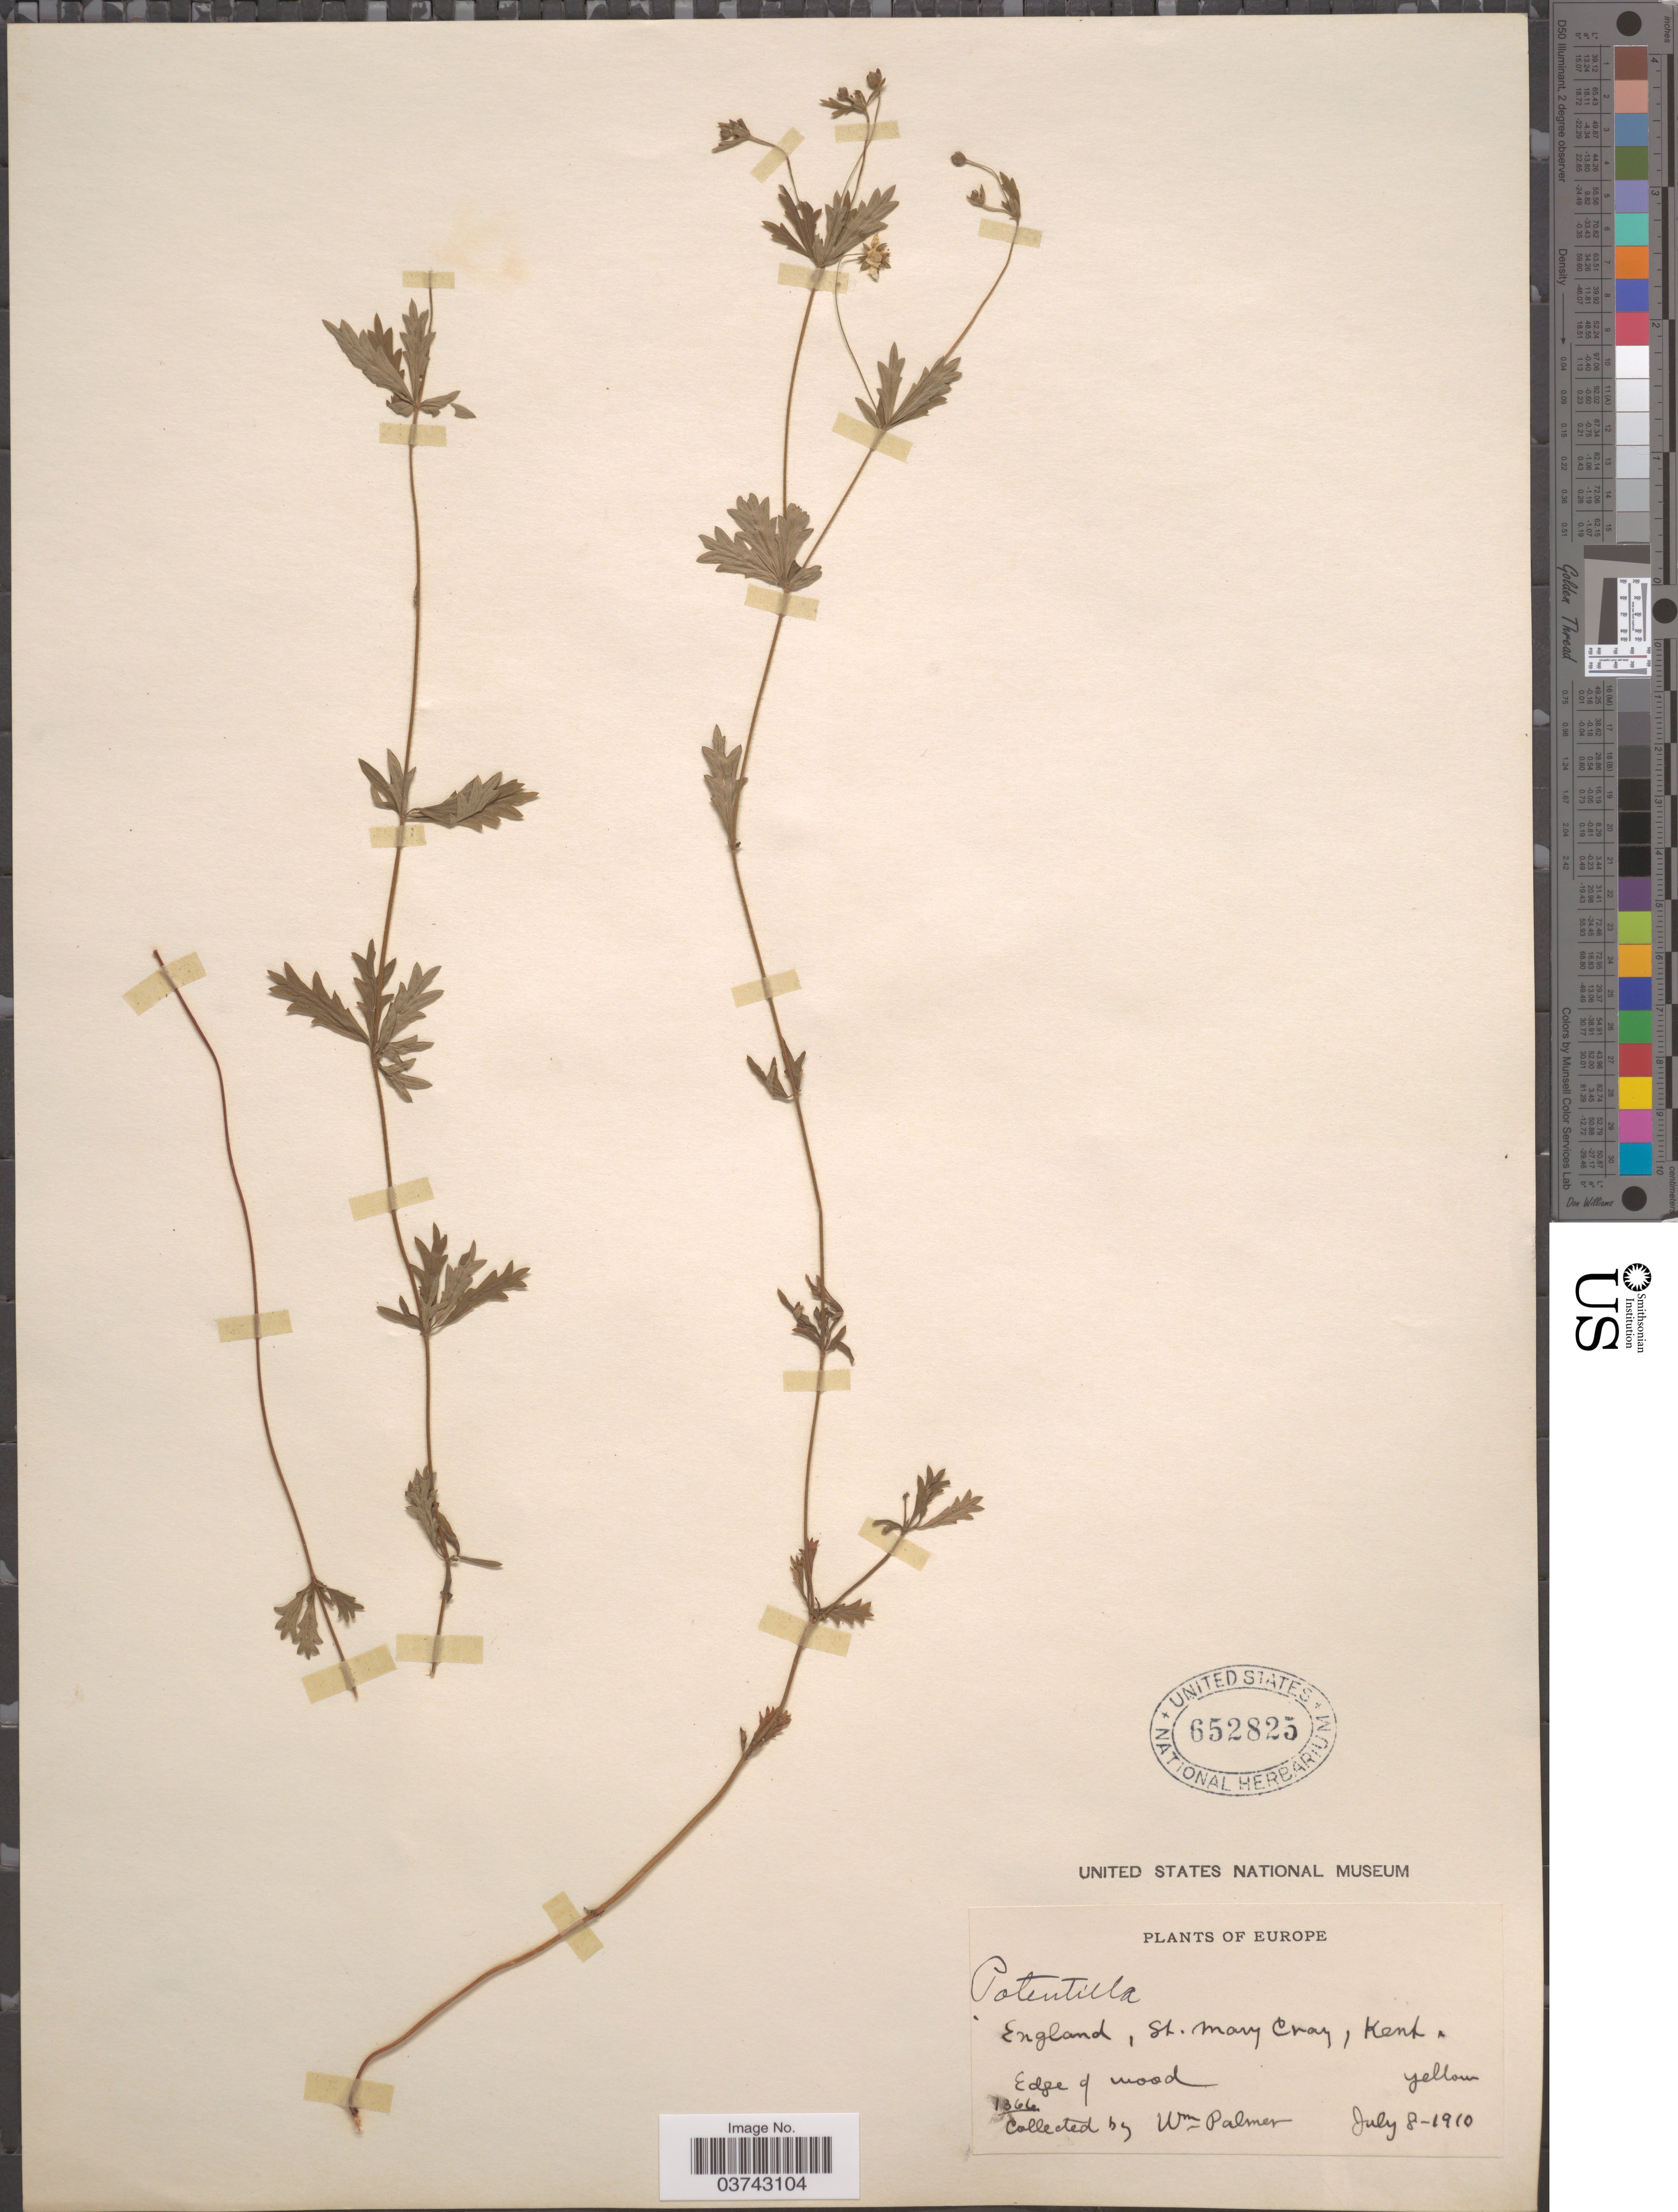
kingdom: Plantae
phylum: Tracheophyta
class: Magnoliopsida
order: Rosales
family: Rosaceae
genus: Potentilla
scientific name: Potentilla sp.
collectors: W. Palmer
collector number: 1366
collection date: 1910-07-08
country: United Kingdom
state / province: England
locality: St. Mary Cray, Kent.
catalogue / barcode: US 652825